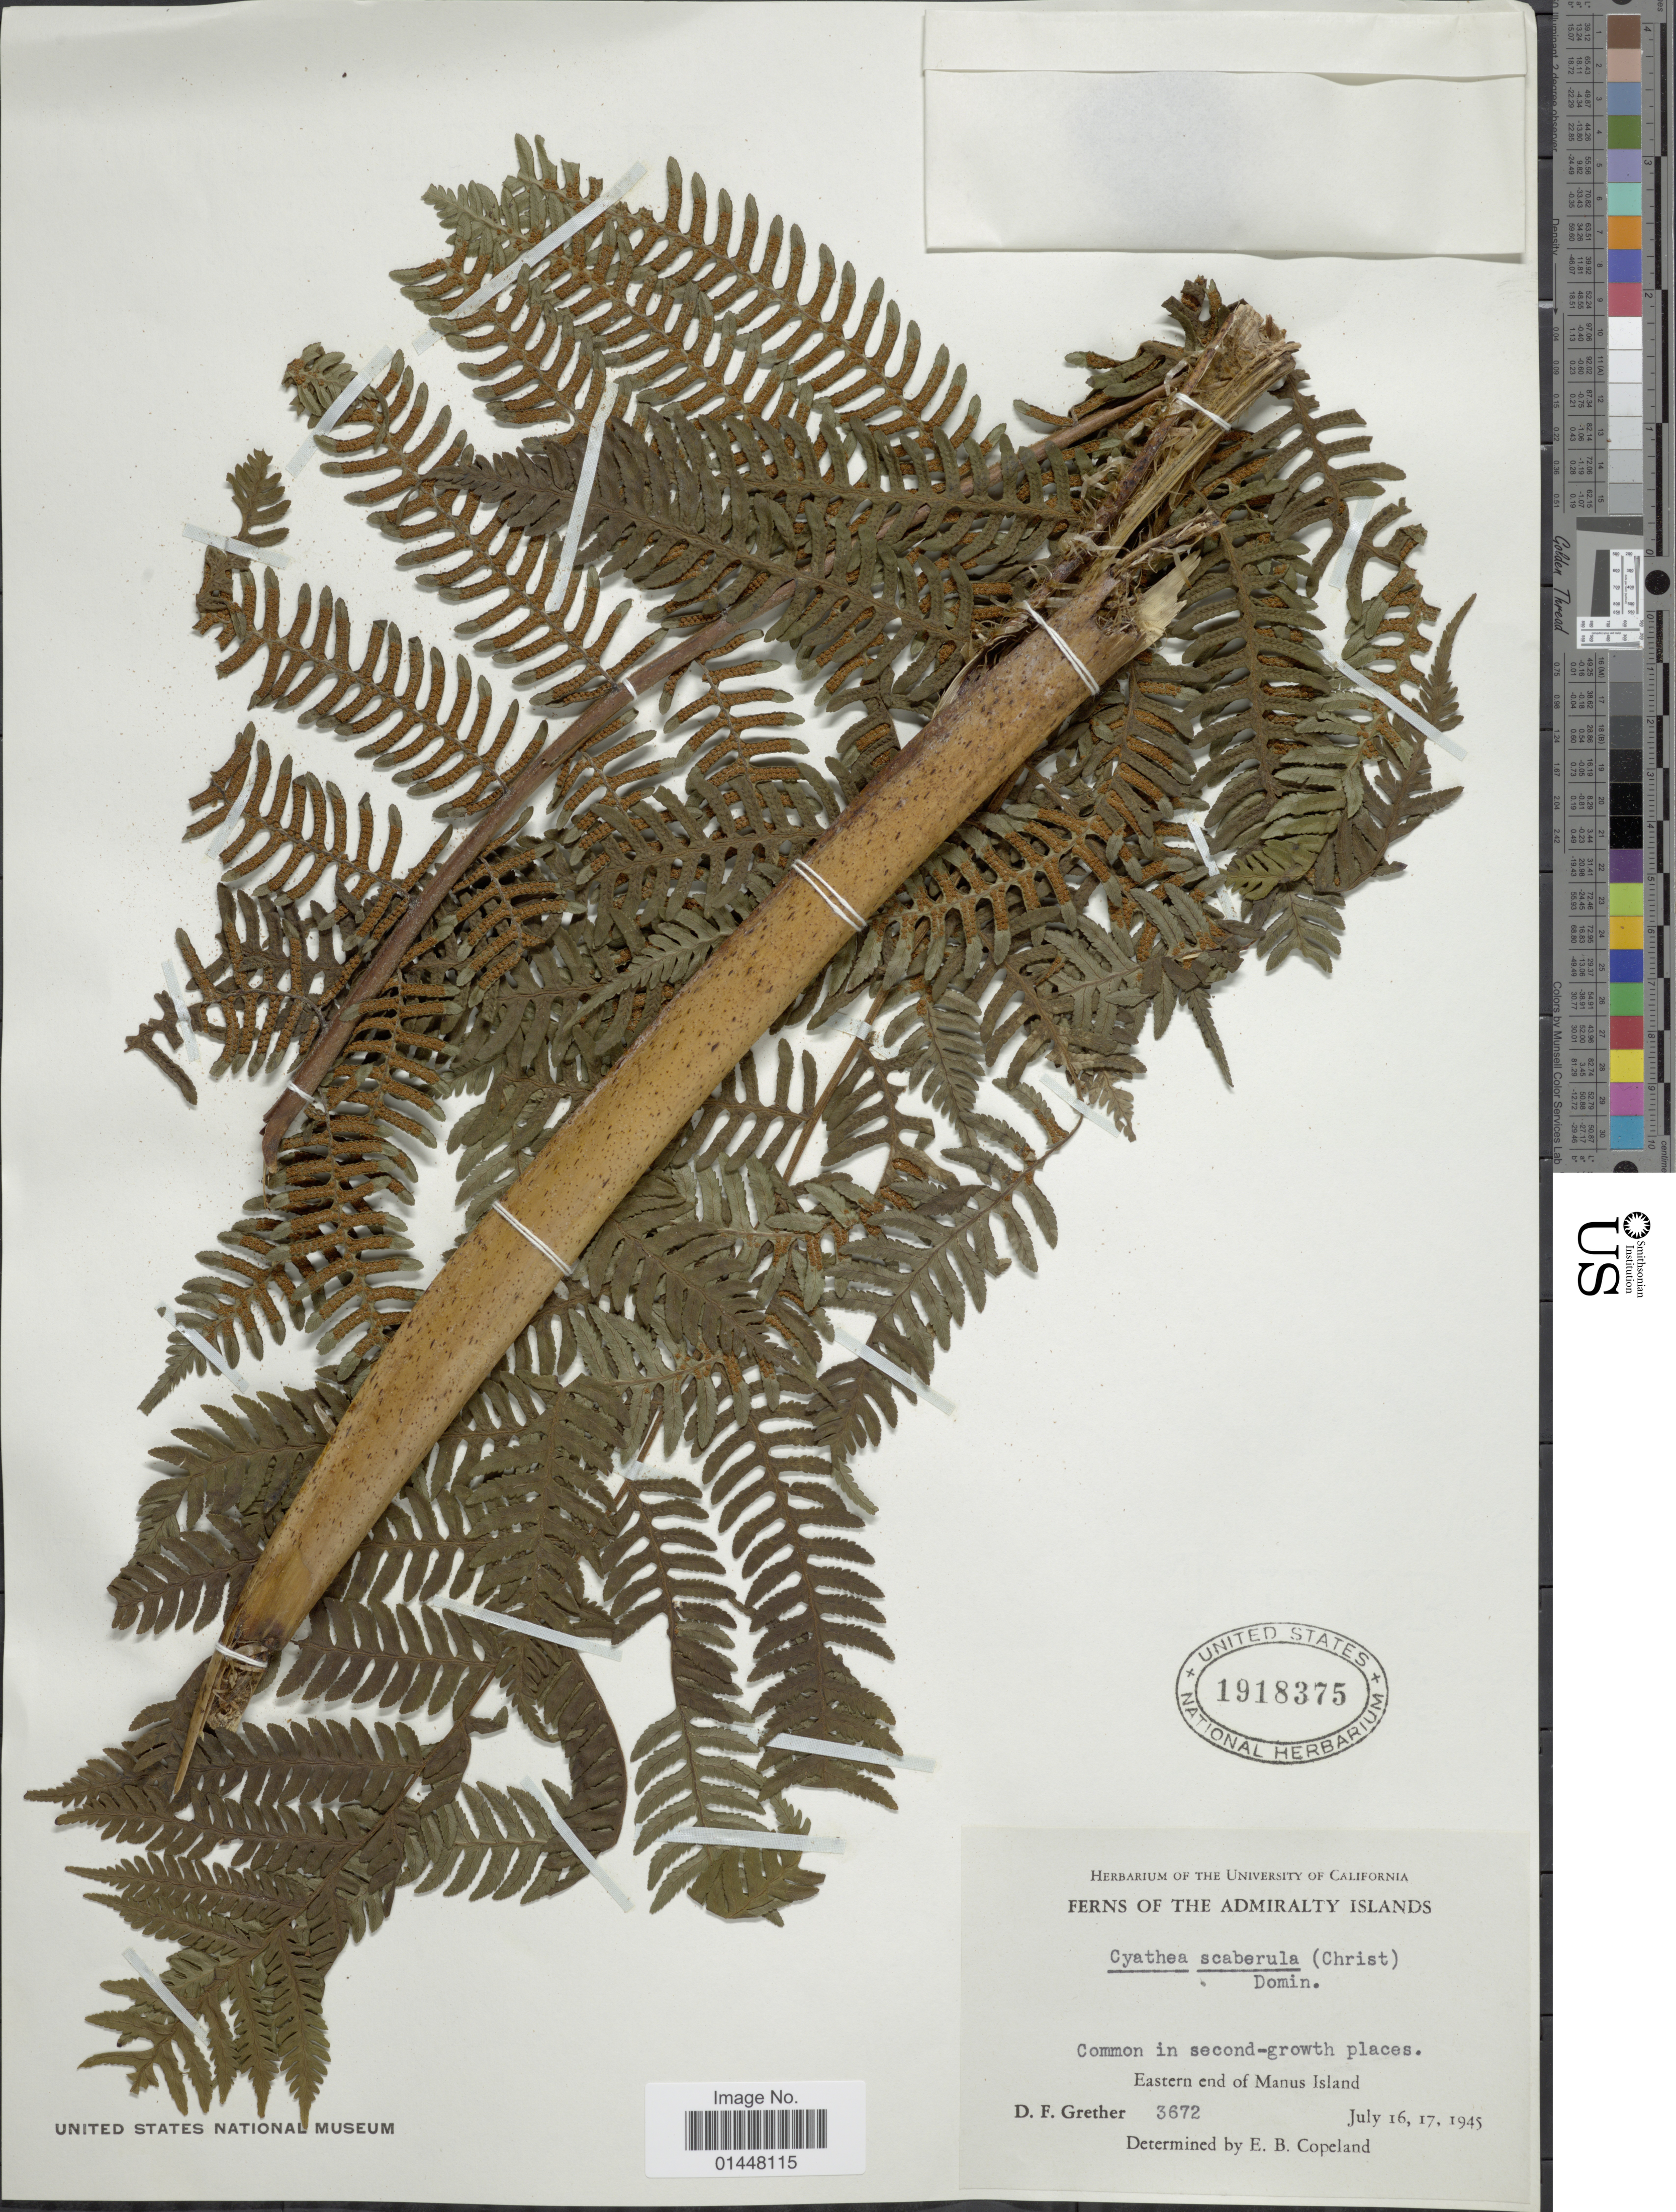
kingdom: Plantae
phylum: Tracheophyta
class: Polypodiopsida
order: Cyatheales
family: Cyatheaceae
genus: Sphaeropteris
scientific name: Sphaeropteris sangirensis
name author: (Christ)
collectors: D. F. Grether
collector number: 3672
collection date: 1945-07-16/1945-07-17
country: Papua New Guinea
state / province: Manus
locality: Admiraliy Islands. Eastern end of Manus Island.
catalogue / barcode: US 1918375